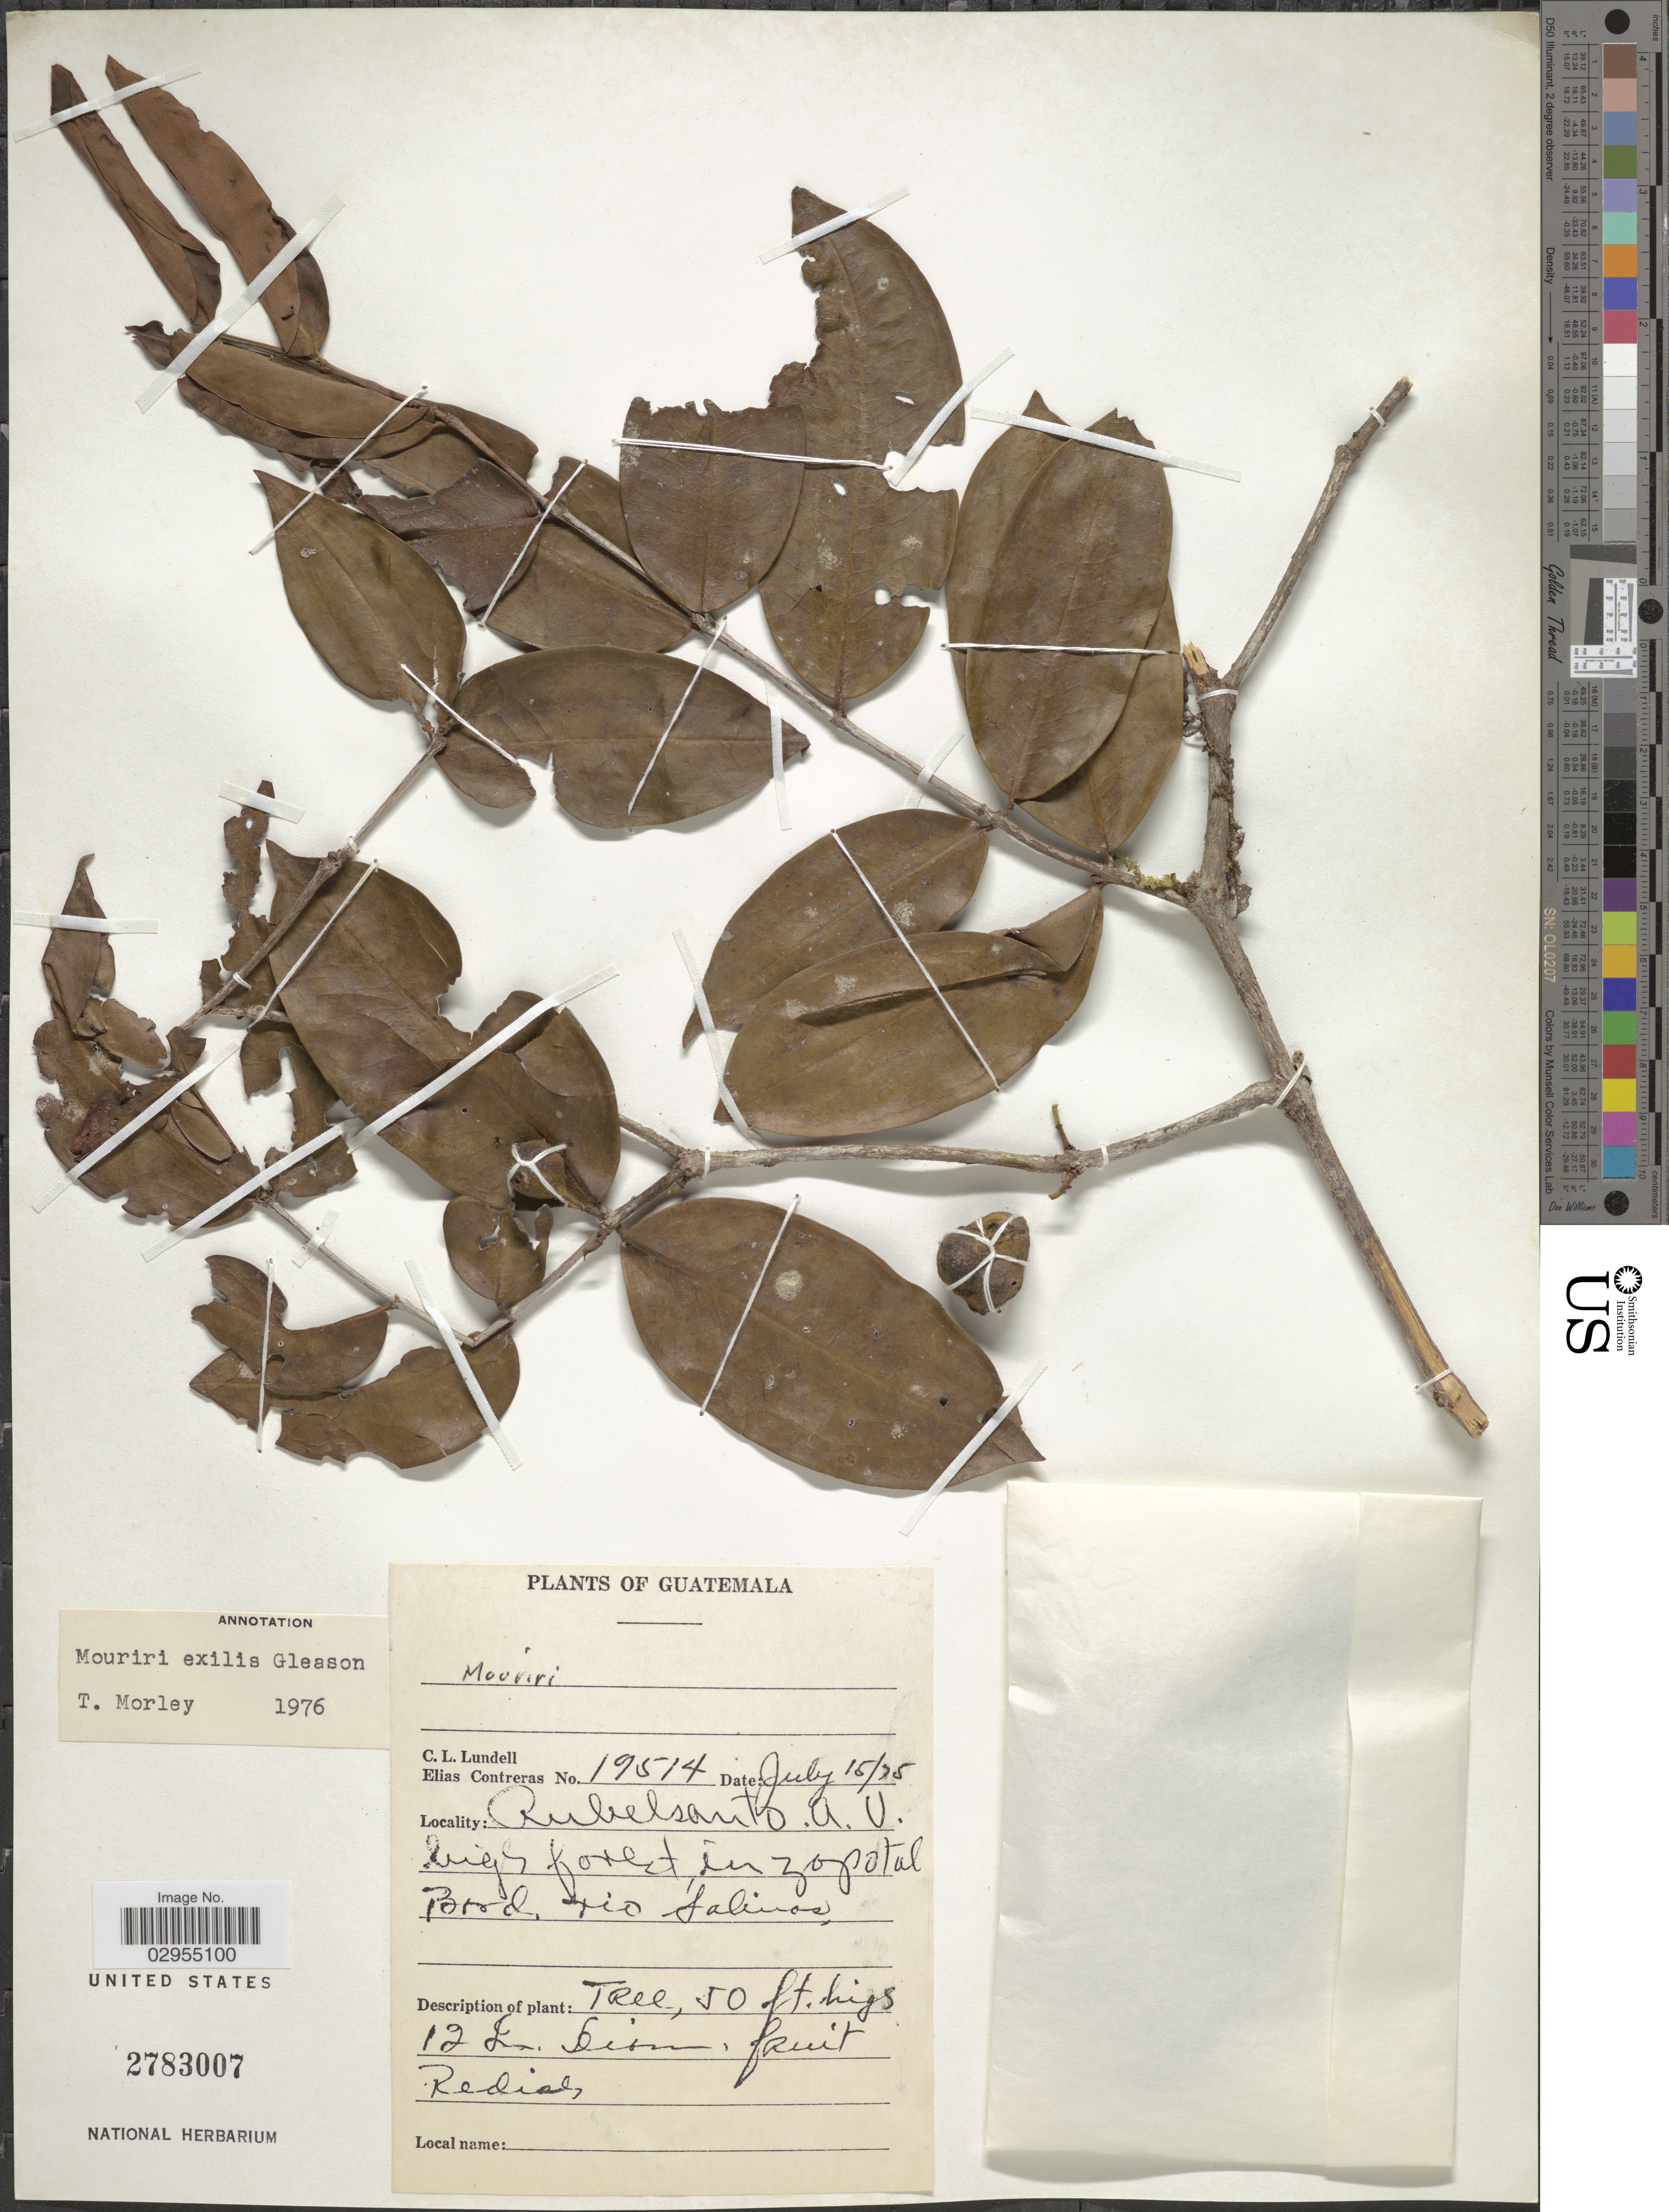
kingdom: Plantae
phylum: Tracheophyta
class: Magnoliopsida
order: Myrtales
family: Melastomataceae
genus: Mouriri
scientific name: Mouriri exilis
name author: Gleason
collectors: C. L. Lundell & E. Contreras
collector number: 19514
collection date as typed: Transcribed d/m/y: 15/7/75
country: Guatemala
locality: Rubelson A.V. high forest, in zopotal Bord, rio Salinas.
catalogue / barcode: US 2783007